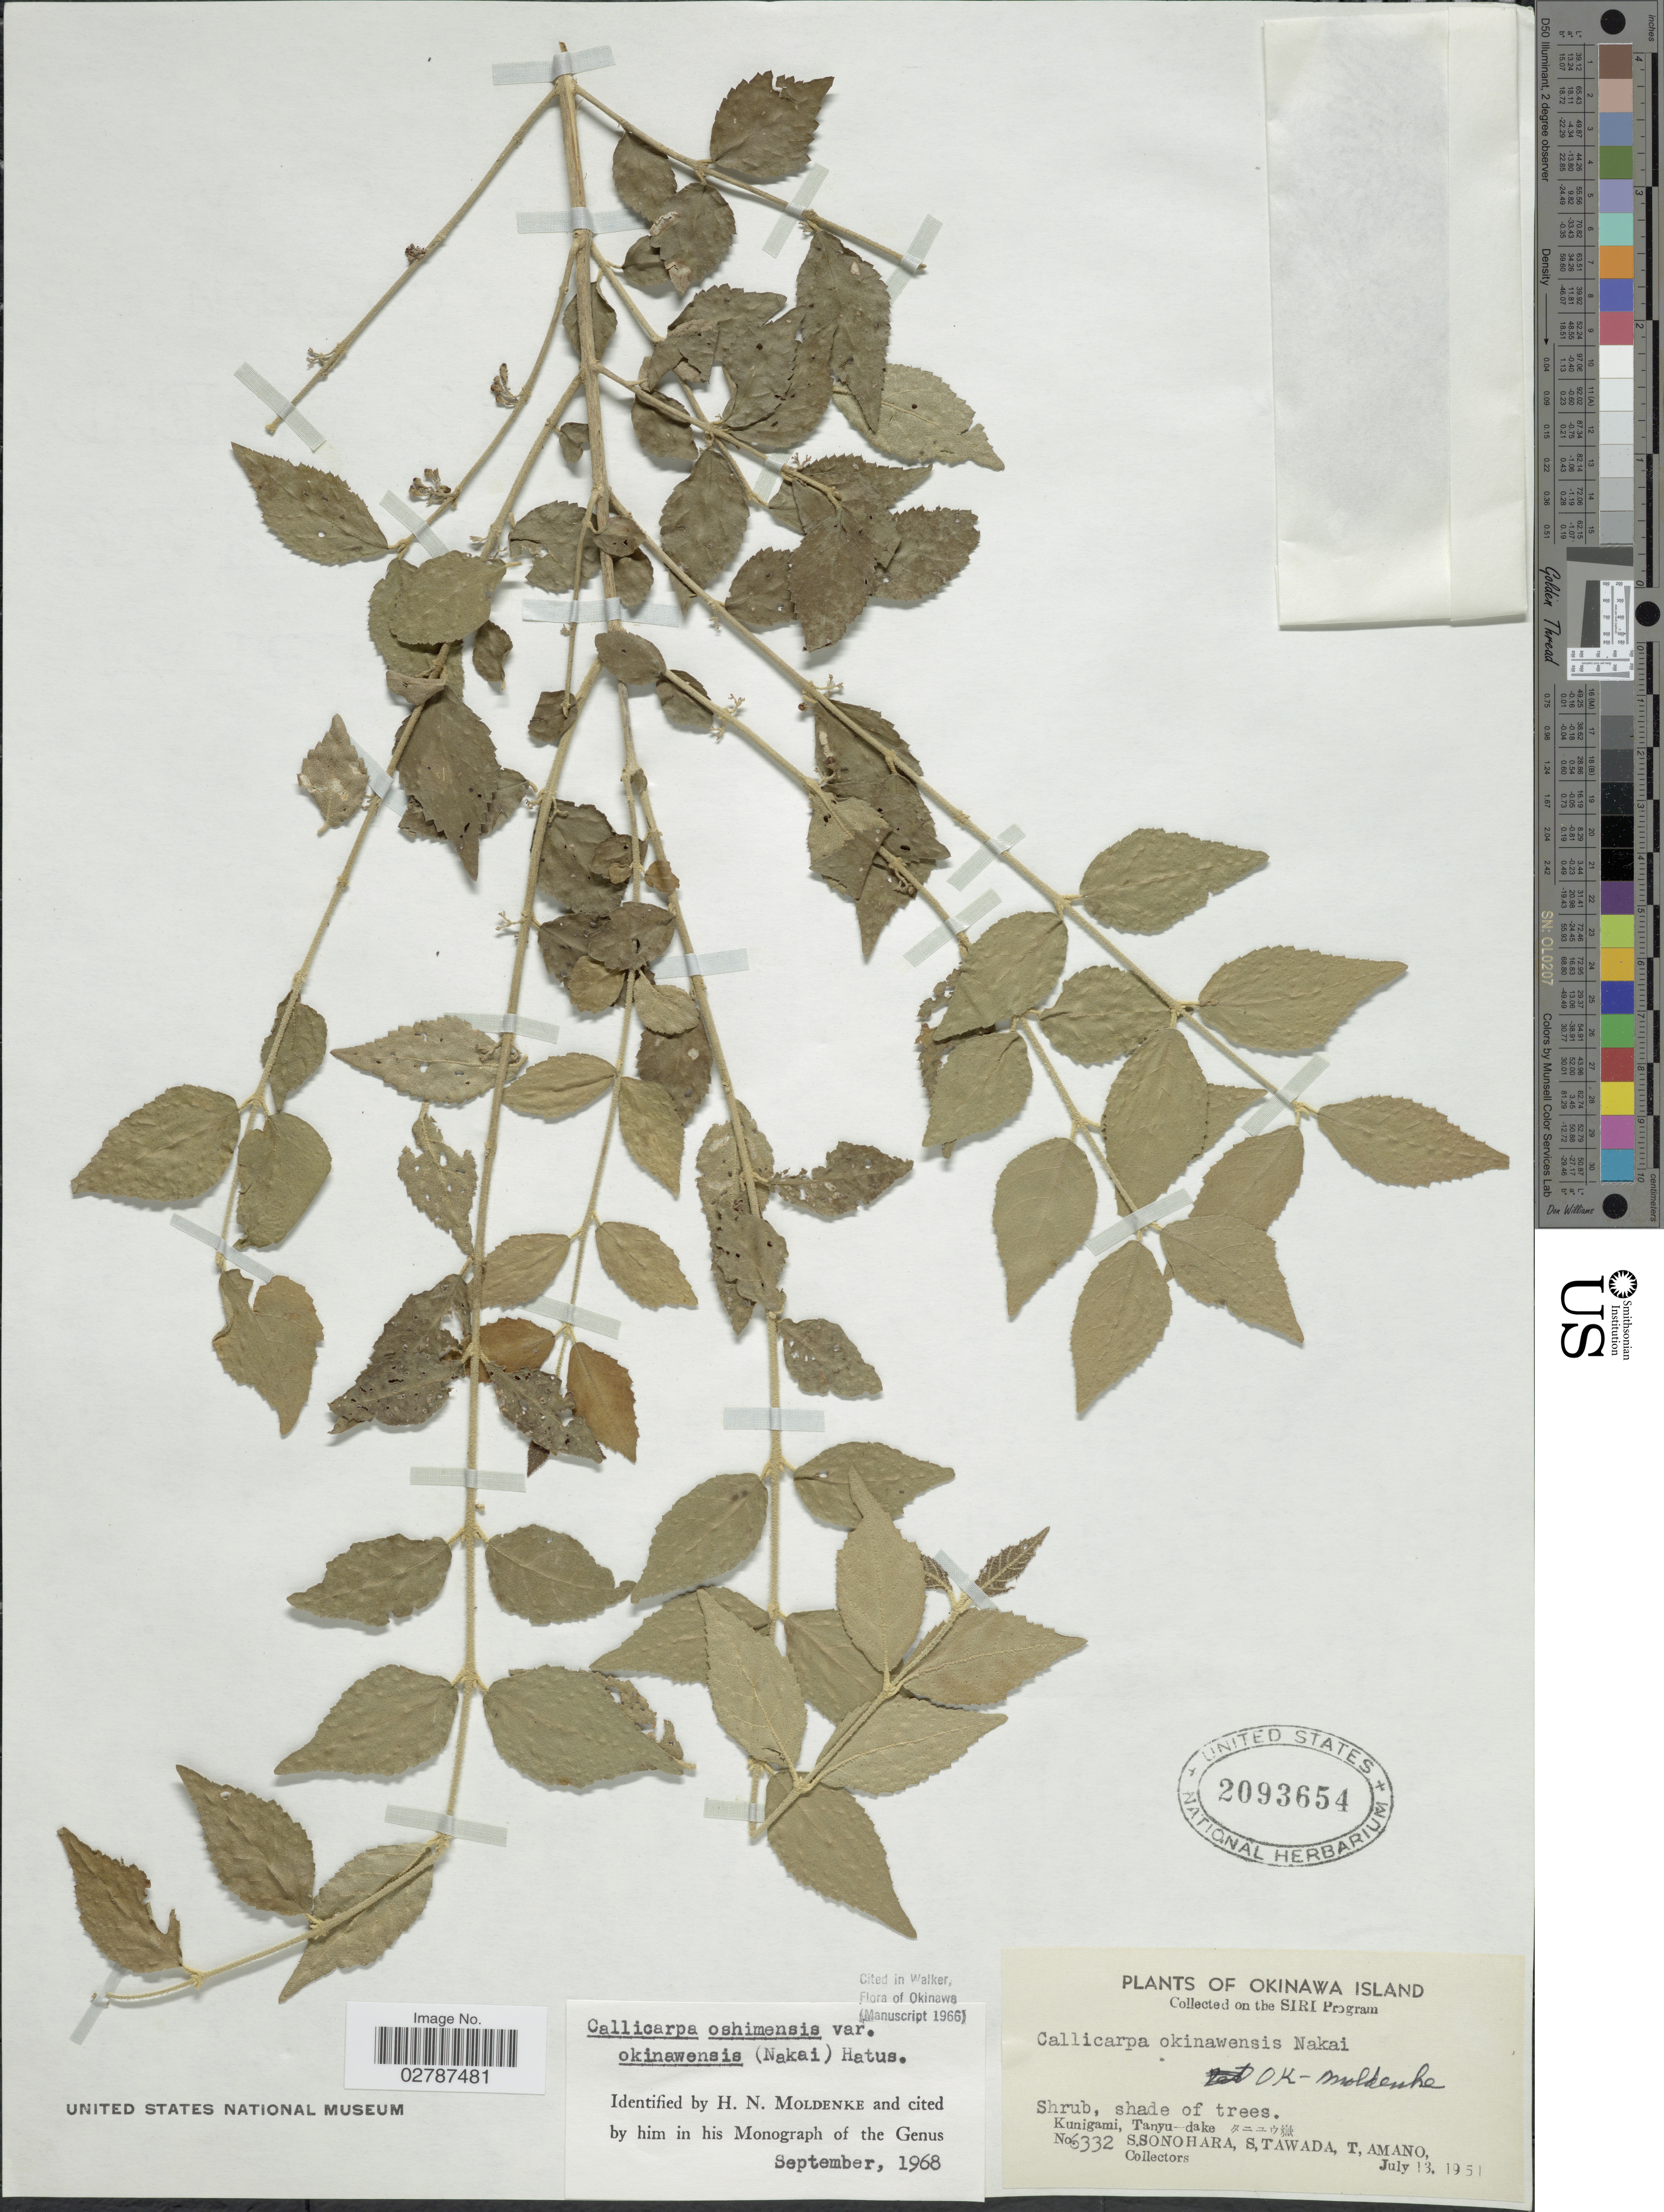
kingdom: Plantae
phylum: Tracheophyta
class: Magnoliopsida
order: Lamiales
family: Lamiaceae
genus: Callicarpa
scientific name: Callicarpa oshimensis var. oshimensis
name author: Hayata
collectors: S. Sonohara, S. Tawada & T. Amano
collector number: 6332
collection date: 1951-07-13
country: Japan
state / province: Okinawa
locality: Okinawa Islands. Kunigami, Tanyu-dake. X.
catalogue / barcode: US 2093654